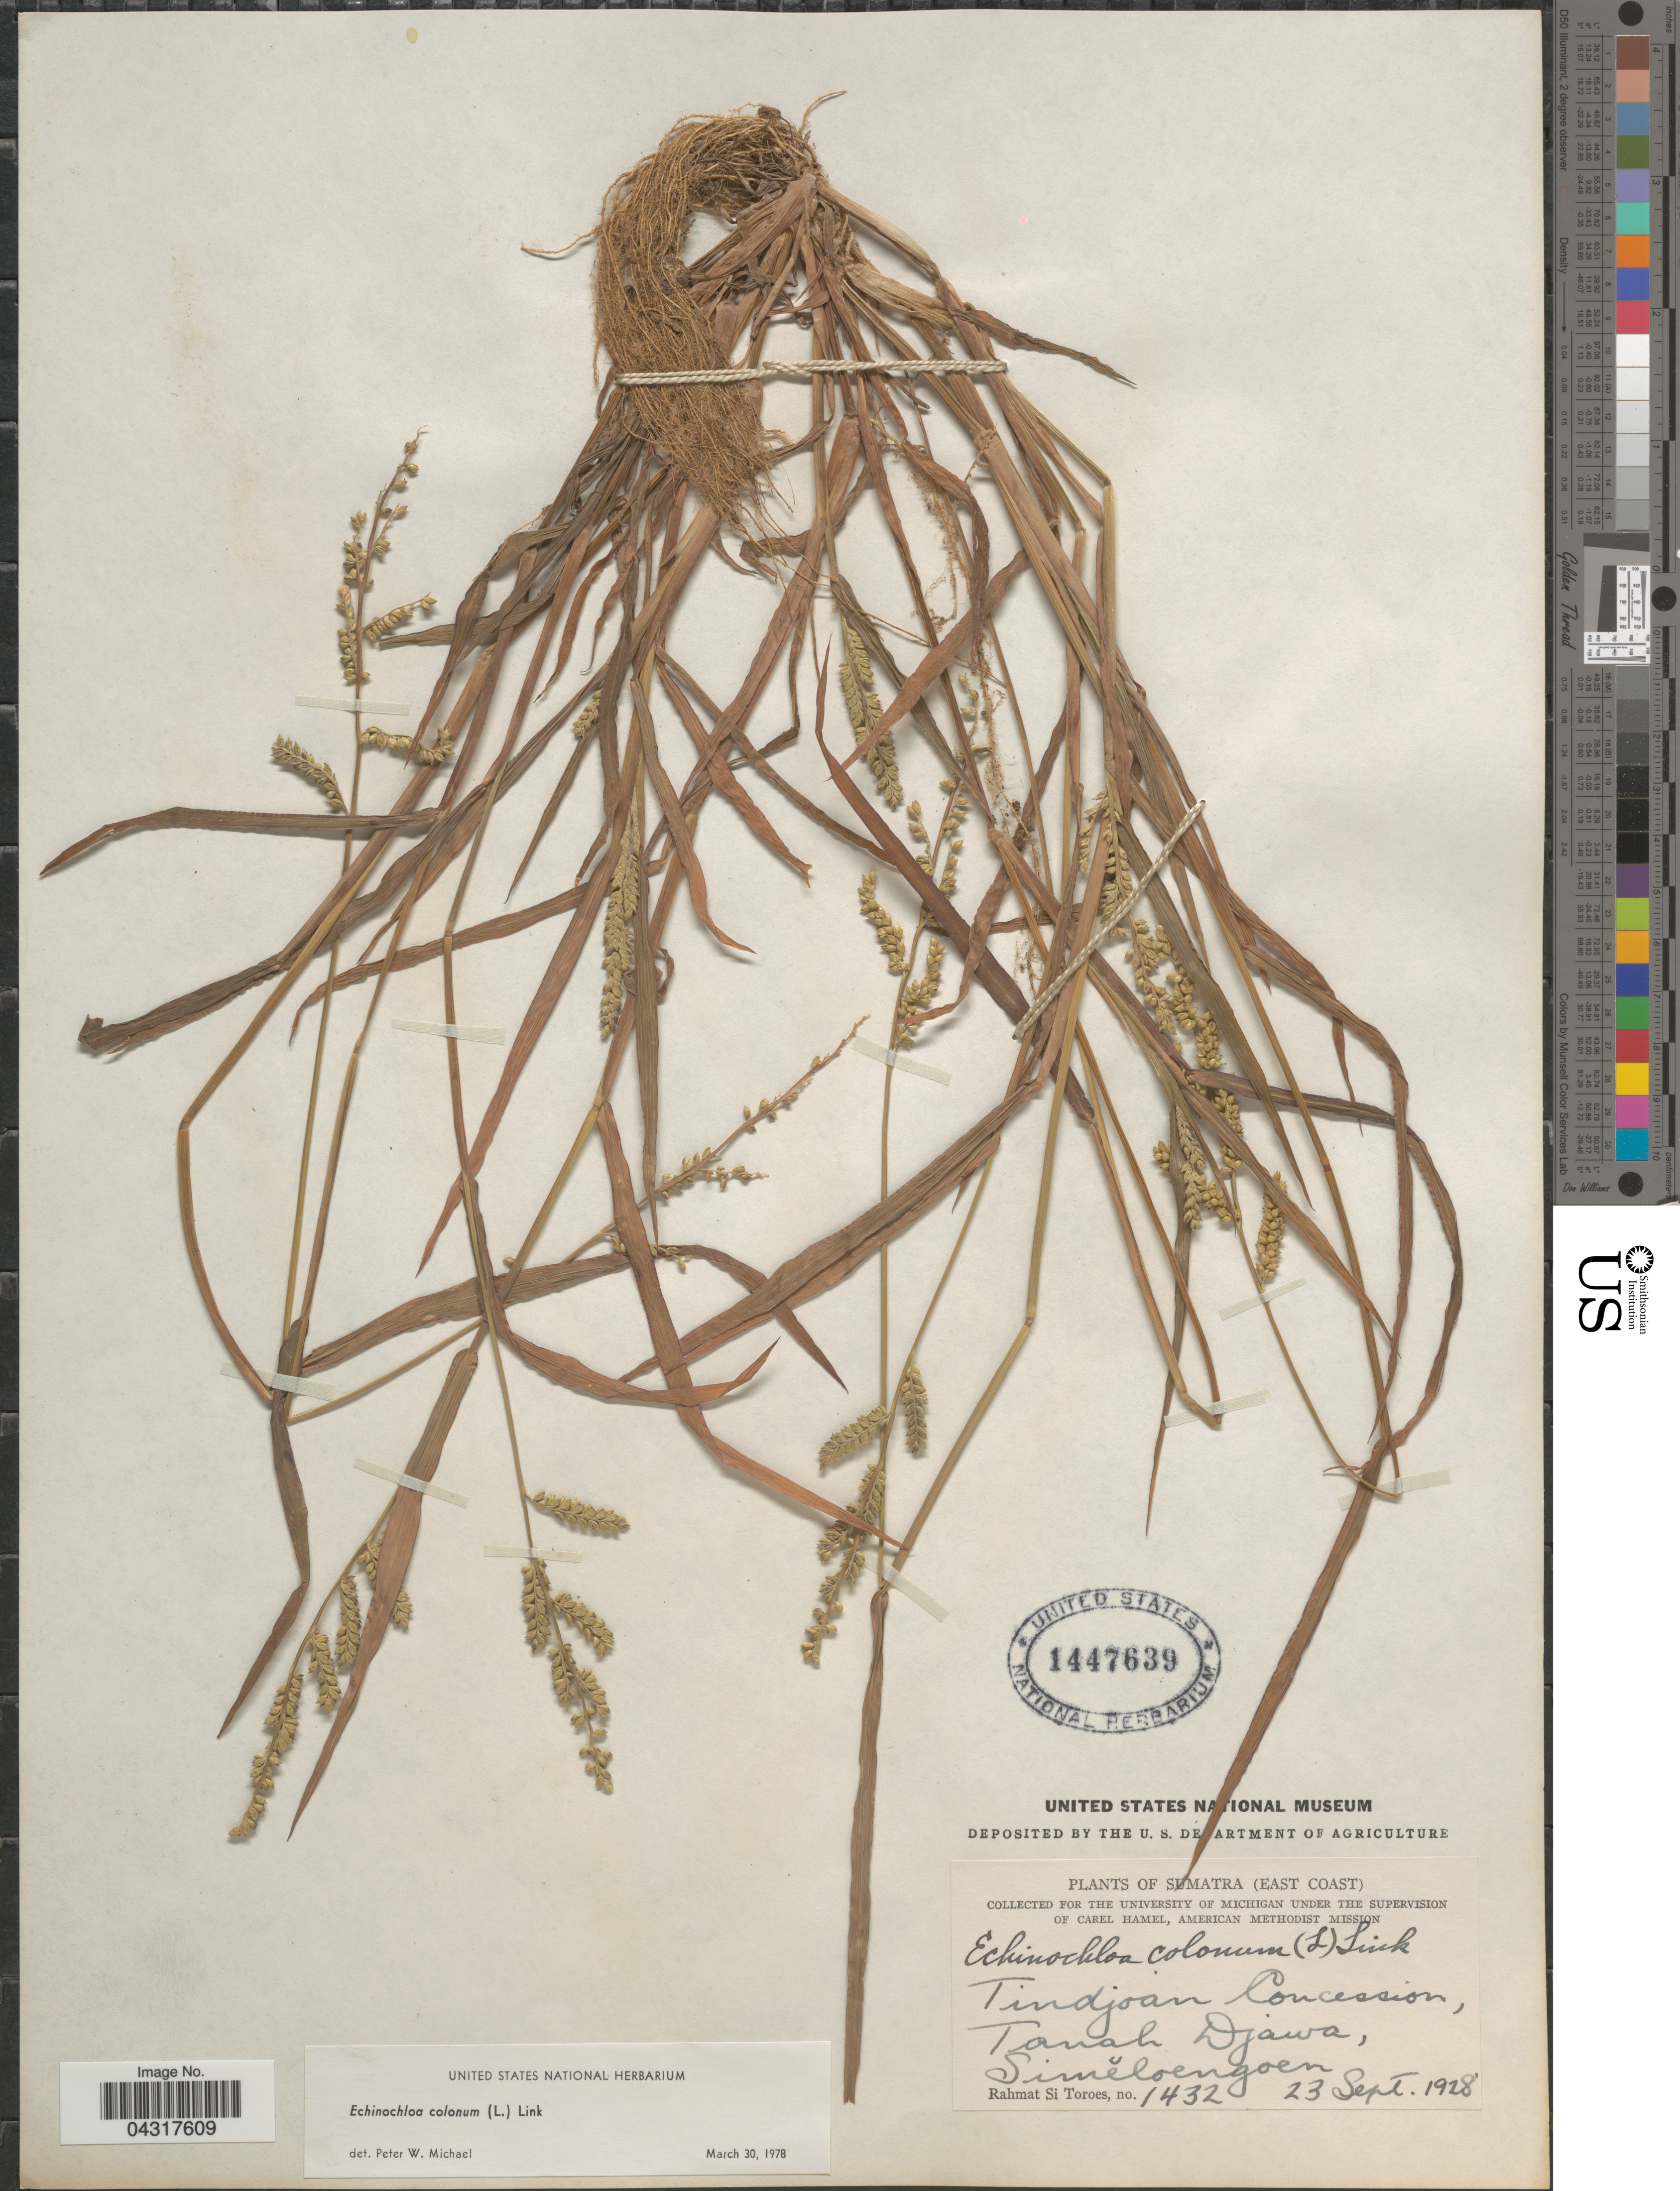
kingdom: Plantae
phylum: Tracheophyta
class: Liliopsida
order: Poales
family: Poaceae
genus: Echinochloa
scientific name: Echinochloa colona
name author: (L.) Link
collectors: Rahmat Si Boeea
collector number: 1432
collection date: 1928-09-23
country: Indonesia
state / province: Sumatra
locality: Sumatra (East Coast). Tindjoan Concession, Tanah Djawa, Simĕloengoen.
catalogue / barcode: US 1447639